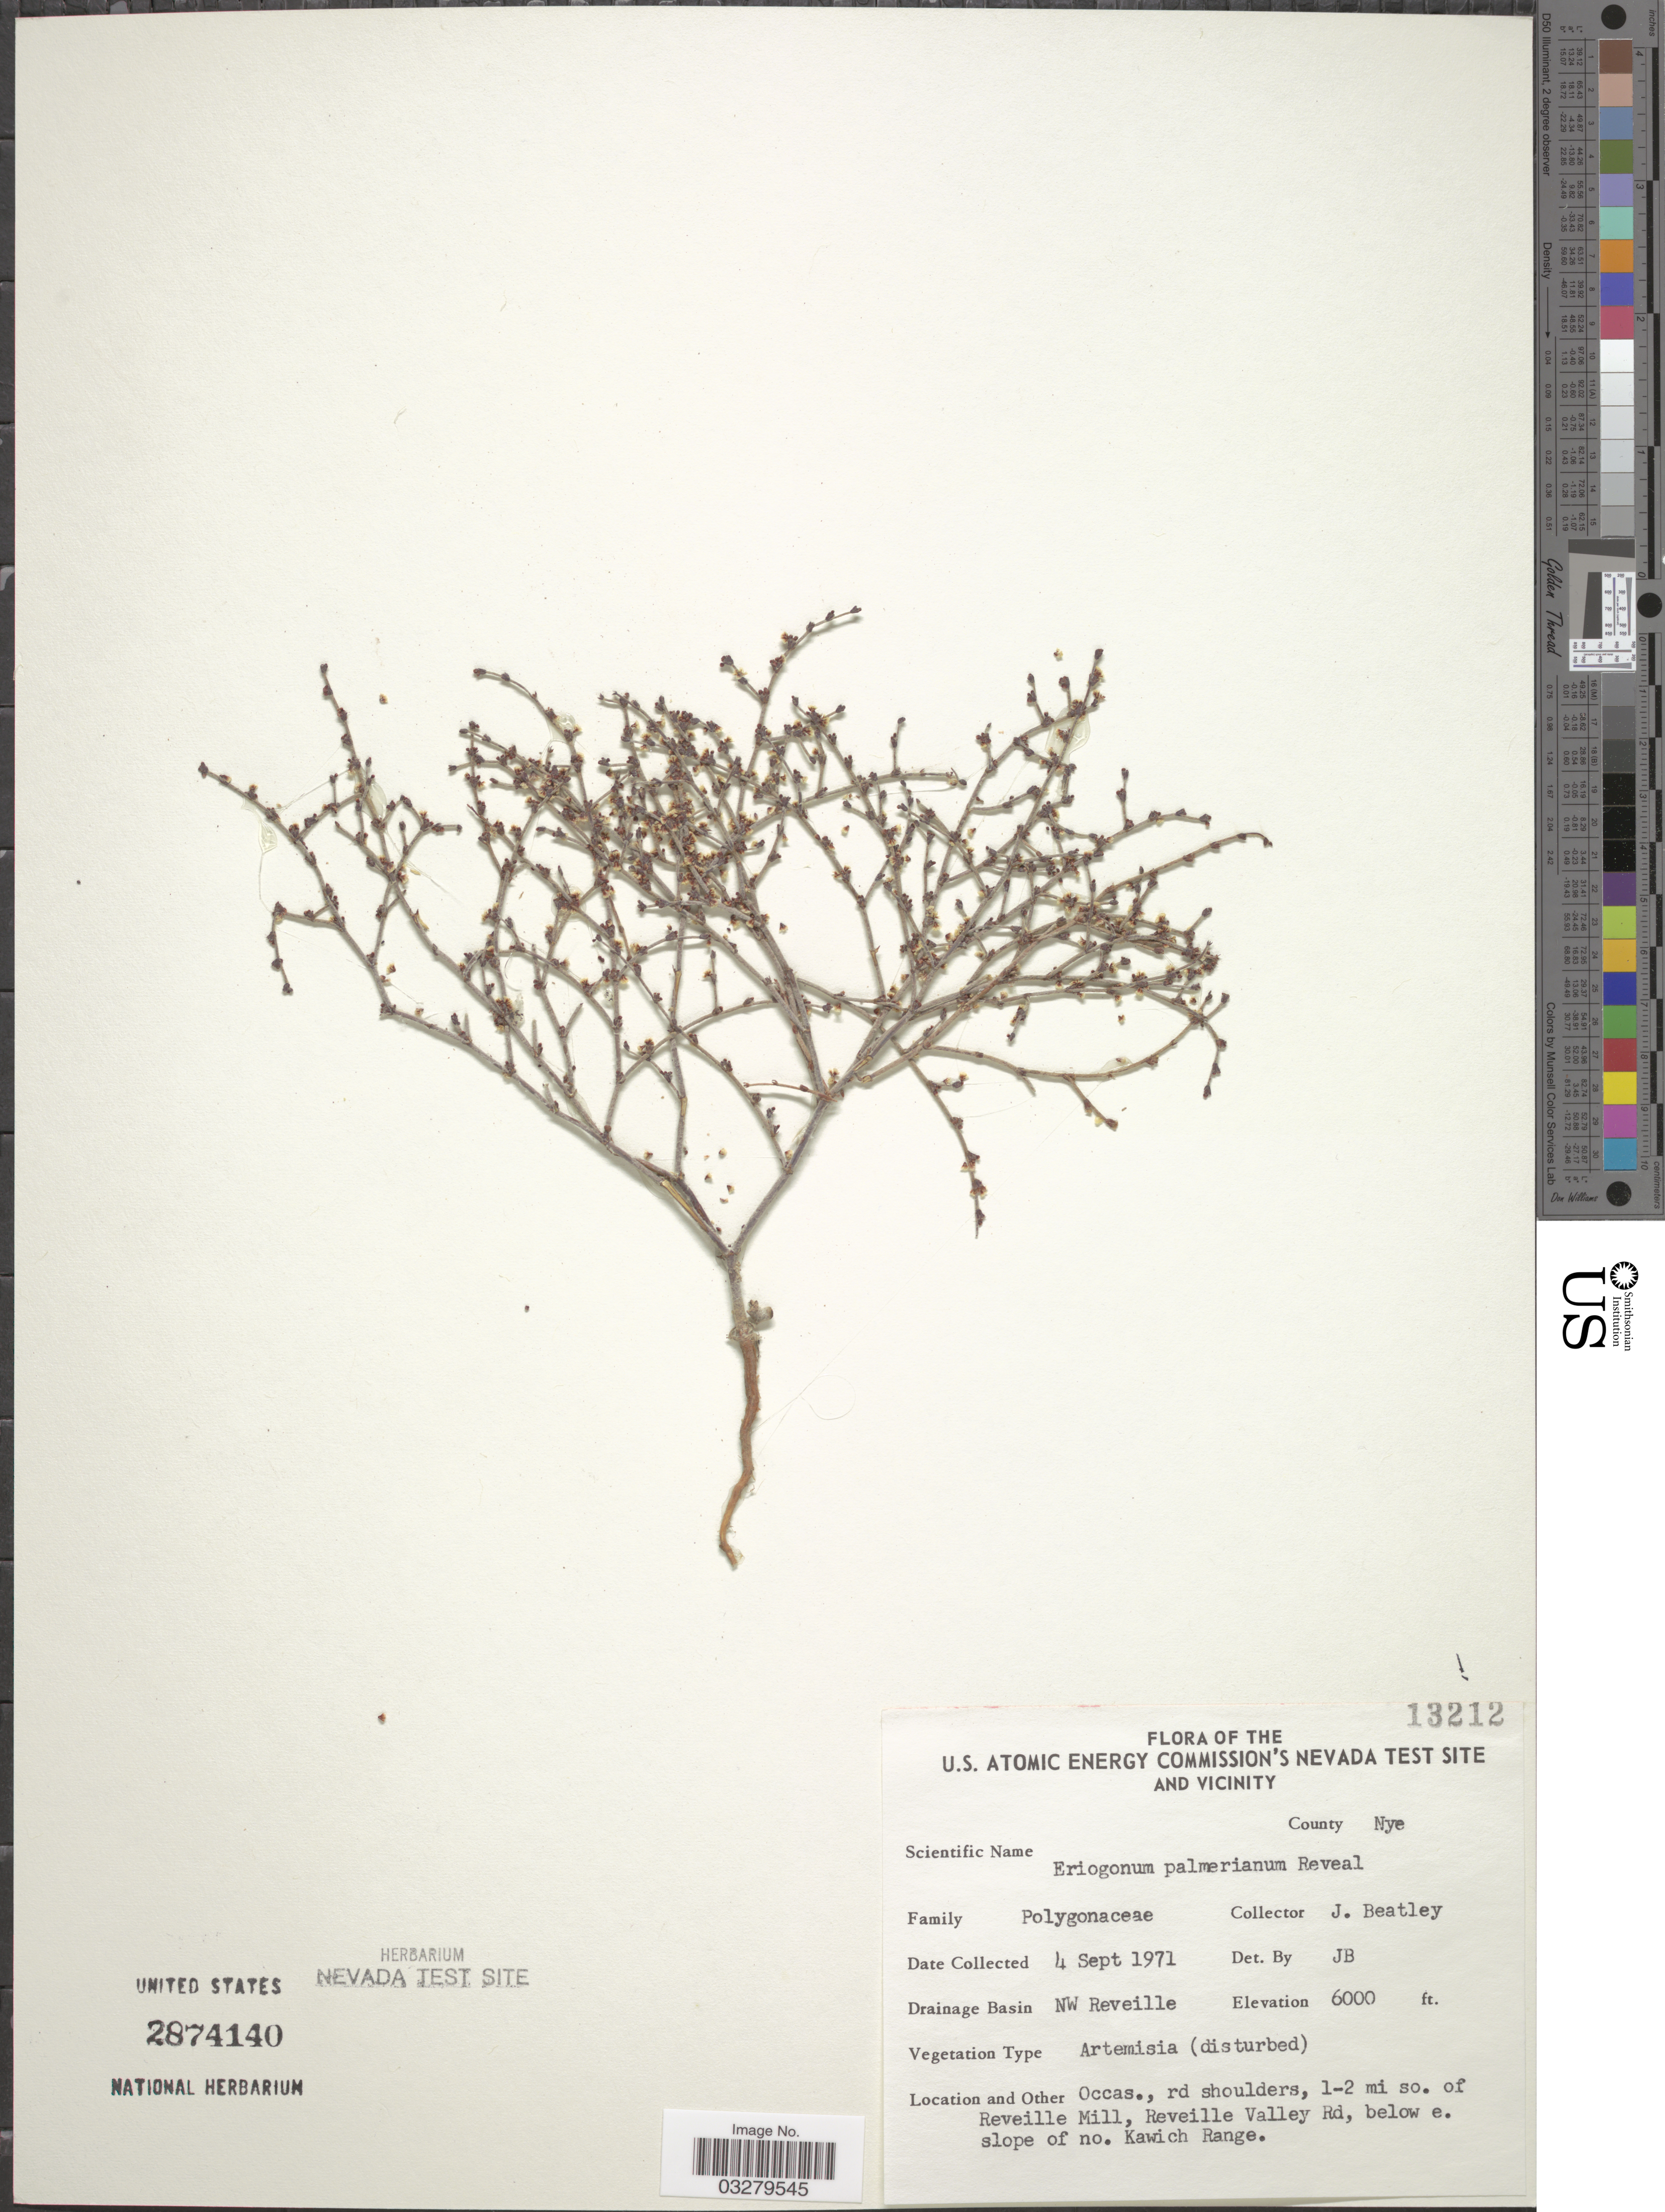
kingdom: Plantae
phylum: Tracheophyta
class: Magnoliopsida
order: Caryophyllales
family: Polygonaceae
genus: Eriogonum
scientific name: Eriogonum palmerianum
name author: Reveal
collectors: J. C. Beatley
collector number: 13212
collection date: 1971-09-04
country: United States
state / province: Nevada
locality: U.S. Atomic Energy Commission's Nevada Test Site and Vicinity. County Nye. Drainage Basin NW Reveille. Rd shoulders, 1-2 mi so. of Reveille Mill, Reveille Valley Rd, below e. slope of no. Kawich Range.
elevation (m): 1829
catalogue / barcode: US 2874140